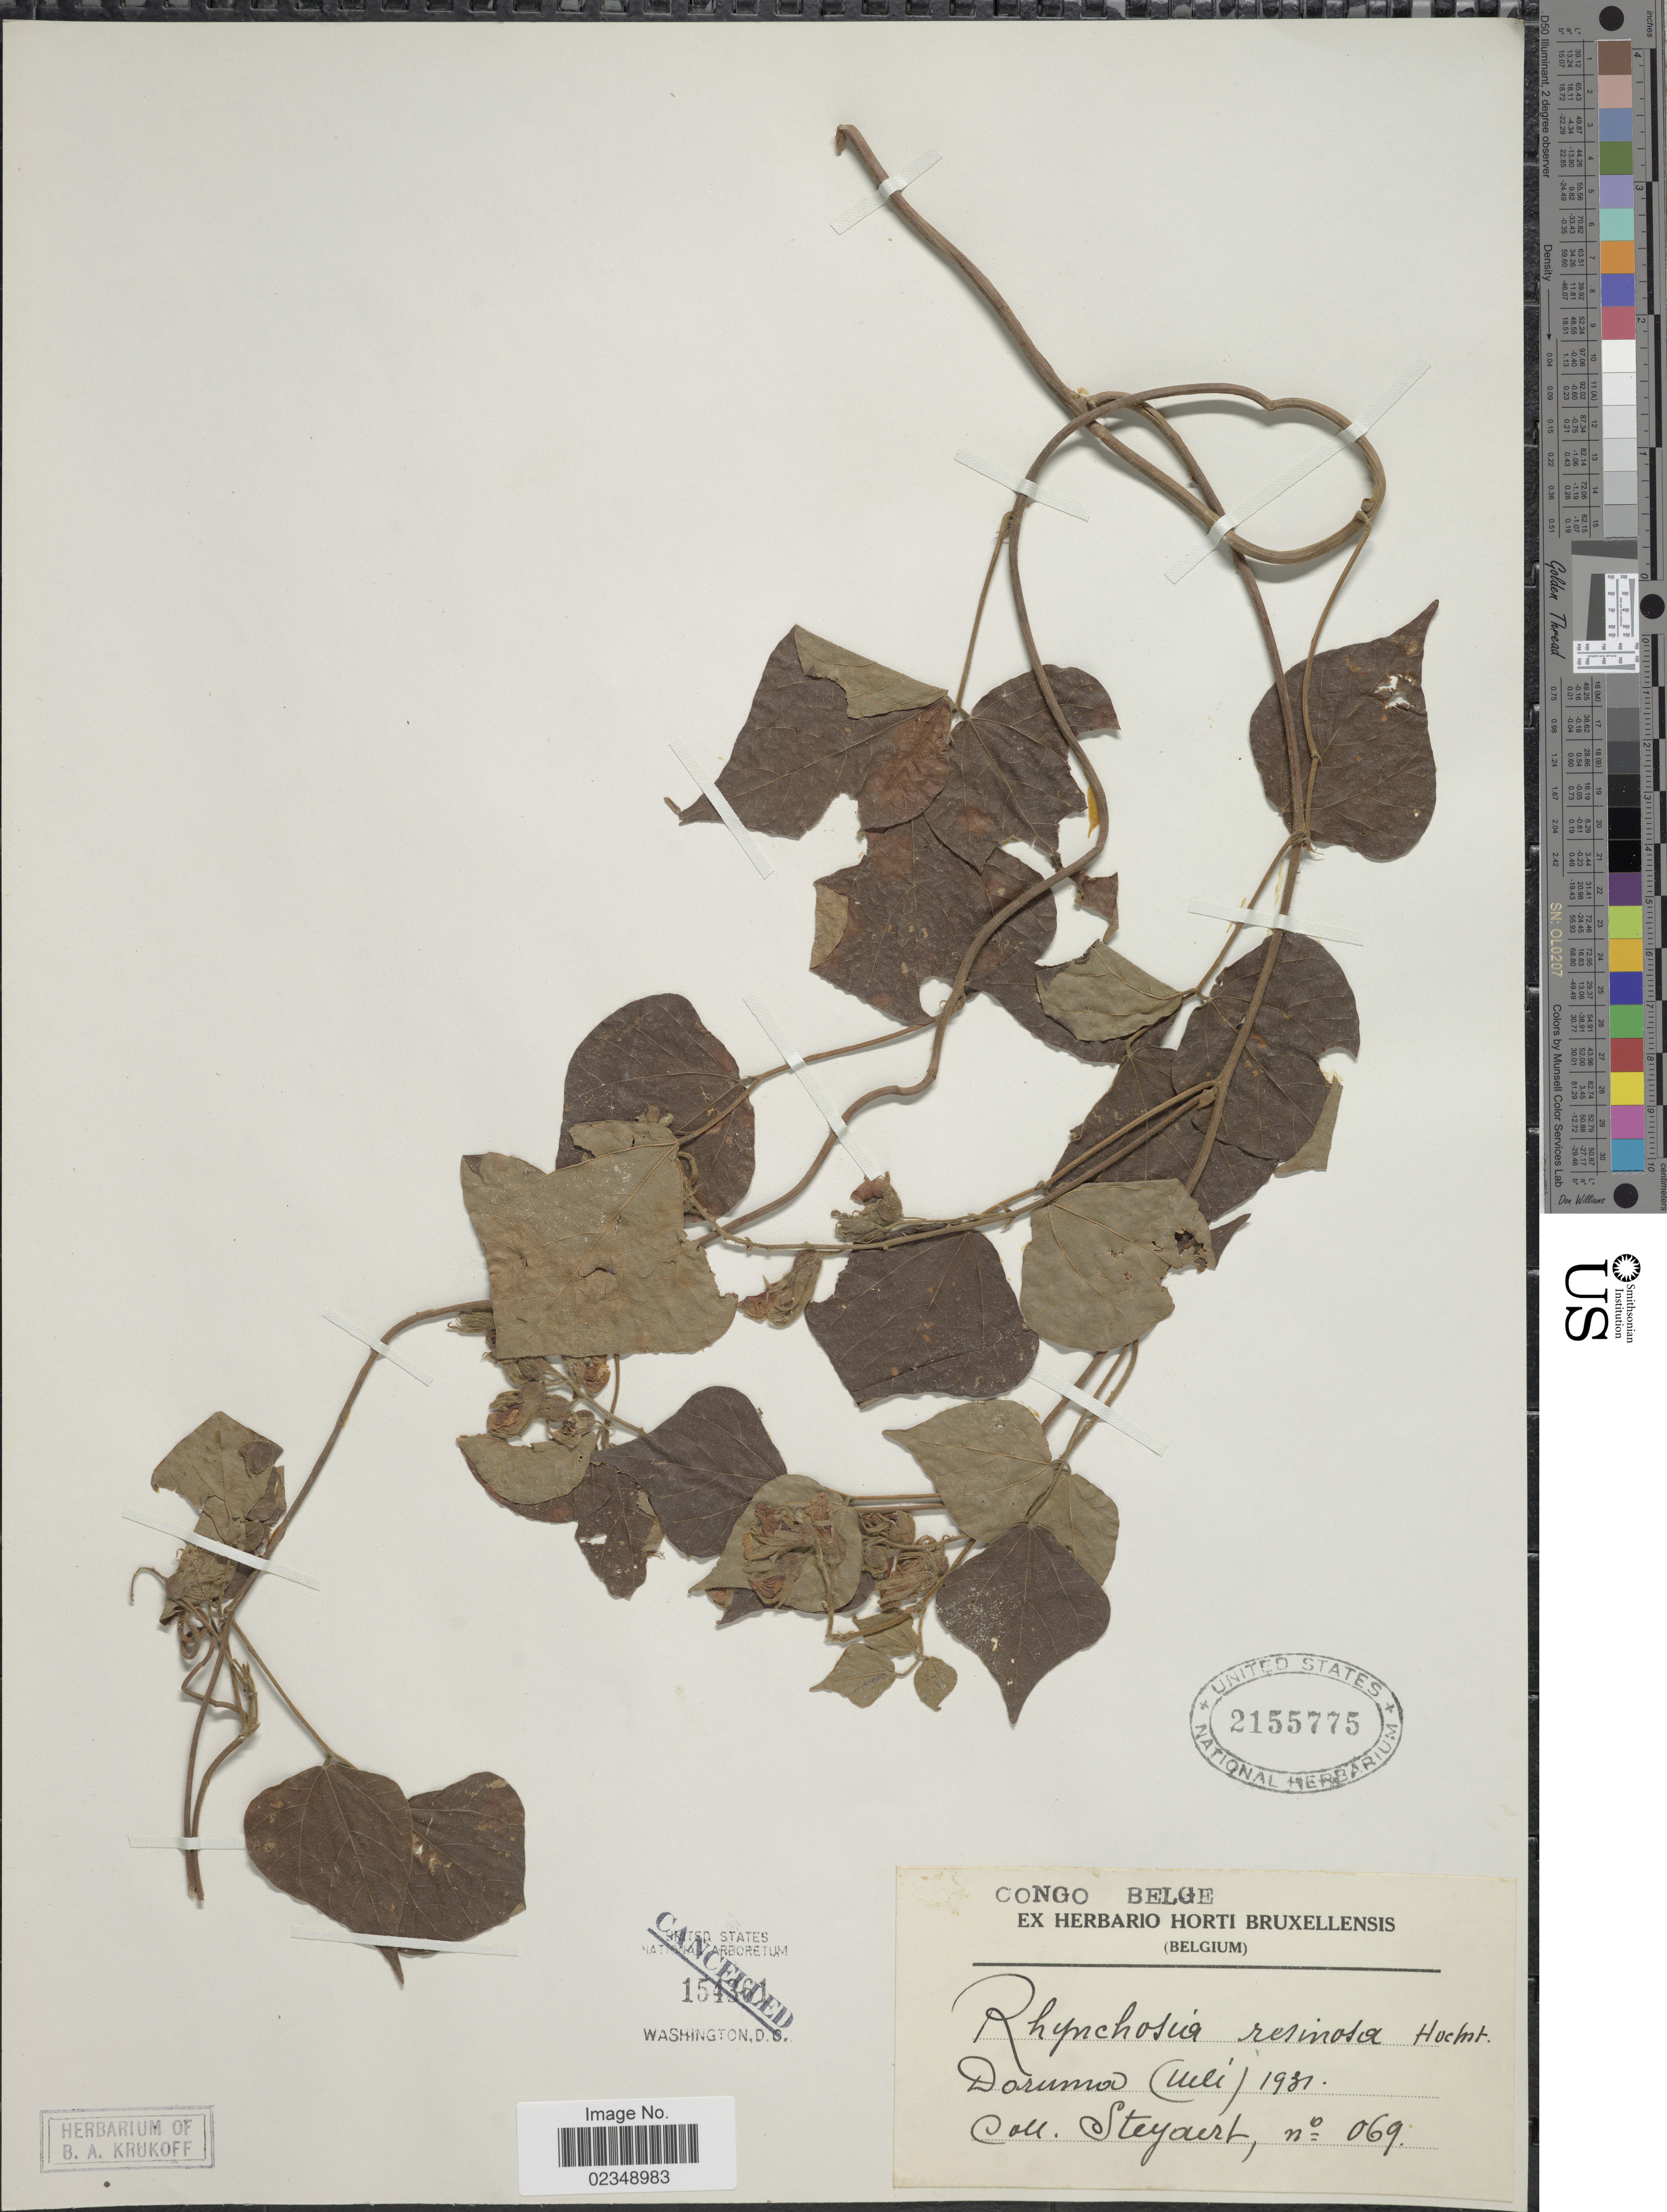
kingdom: Plantae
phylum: Tracheophyta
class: Magnoliopsida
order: Fabales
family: Fabaceae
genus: Rhynchosia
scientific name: Rhynchosia resinosa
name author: (Hochst. ex A. Rich.) Baker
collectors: -. Steyaert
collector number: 069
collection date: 1931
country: Congo, Democratic Republic of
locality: Congo Belge, Doruma (Uele)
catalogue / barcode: US 2155775